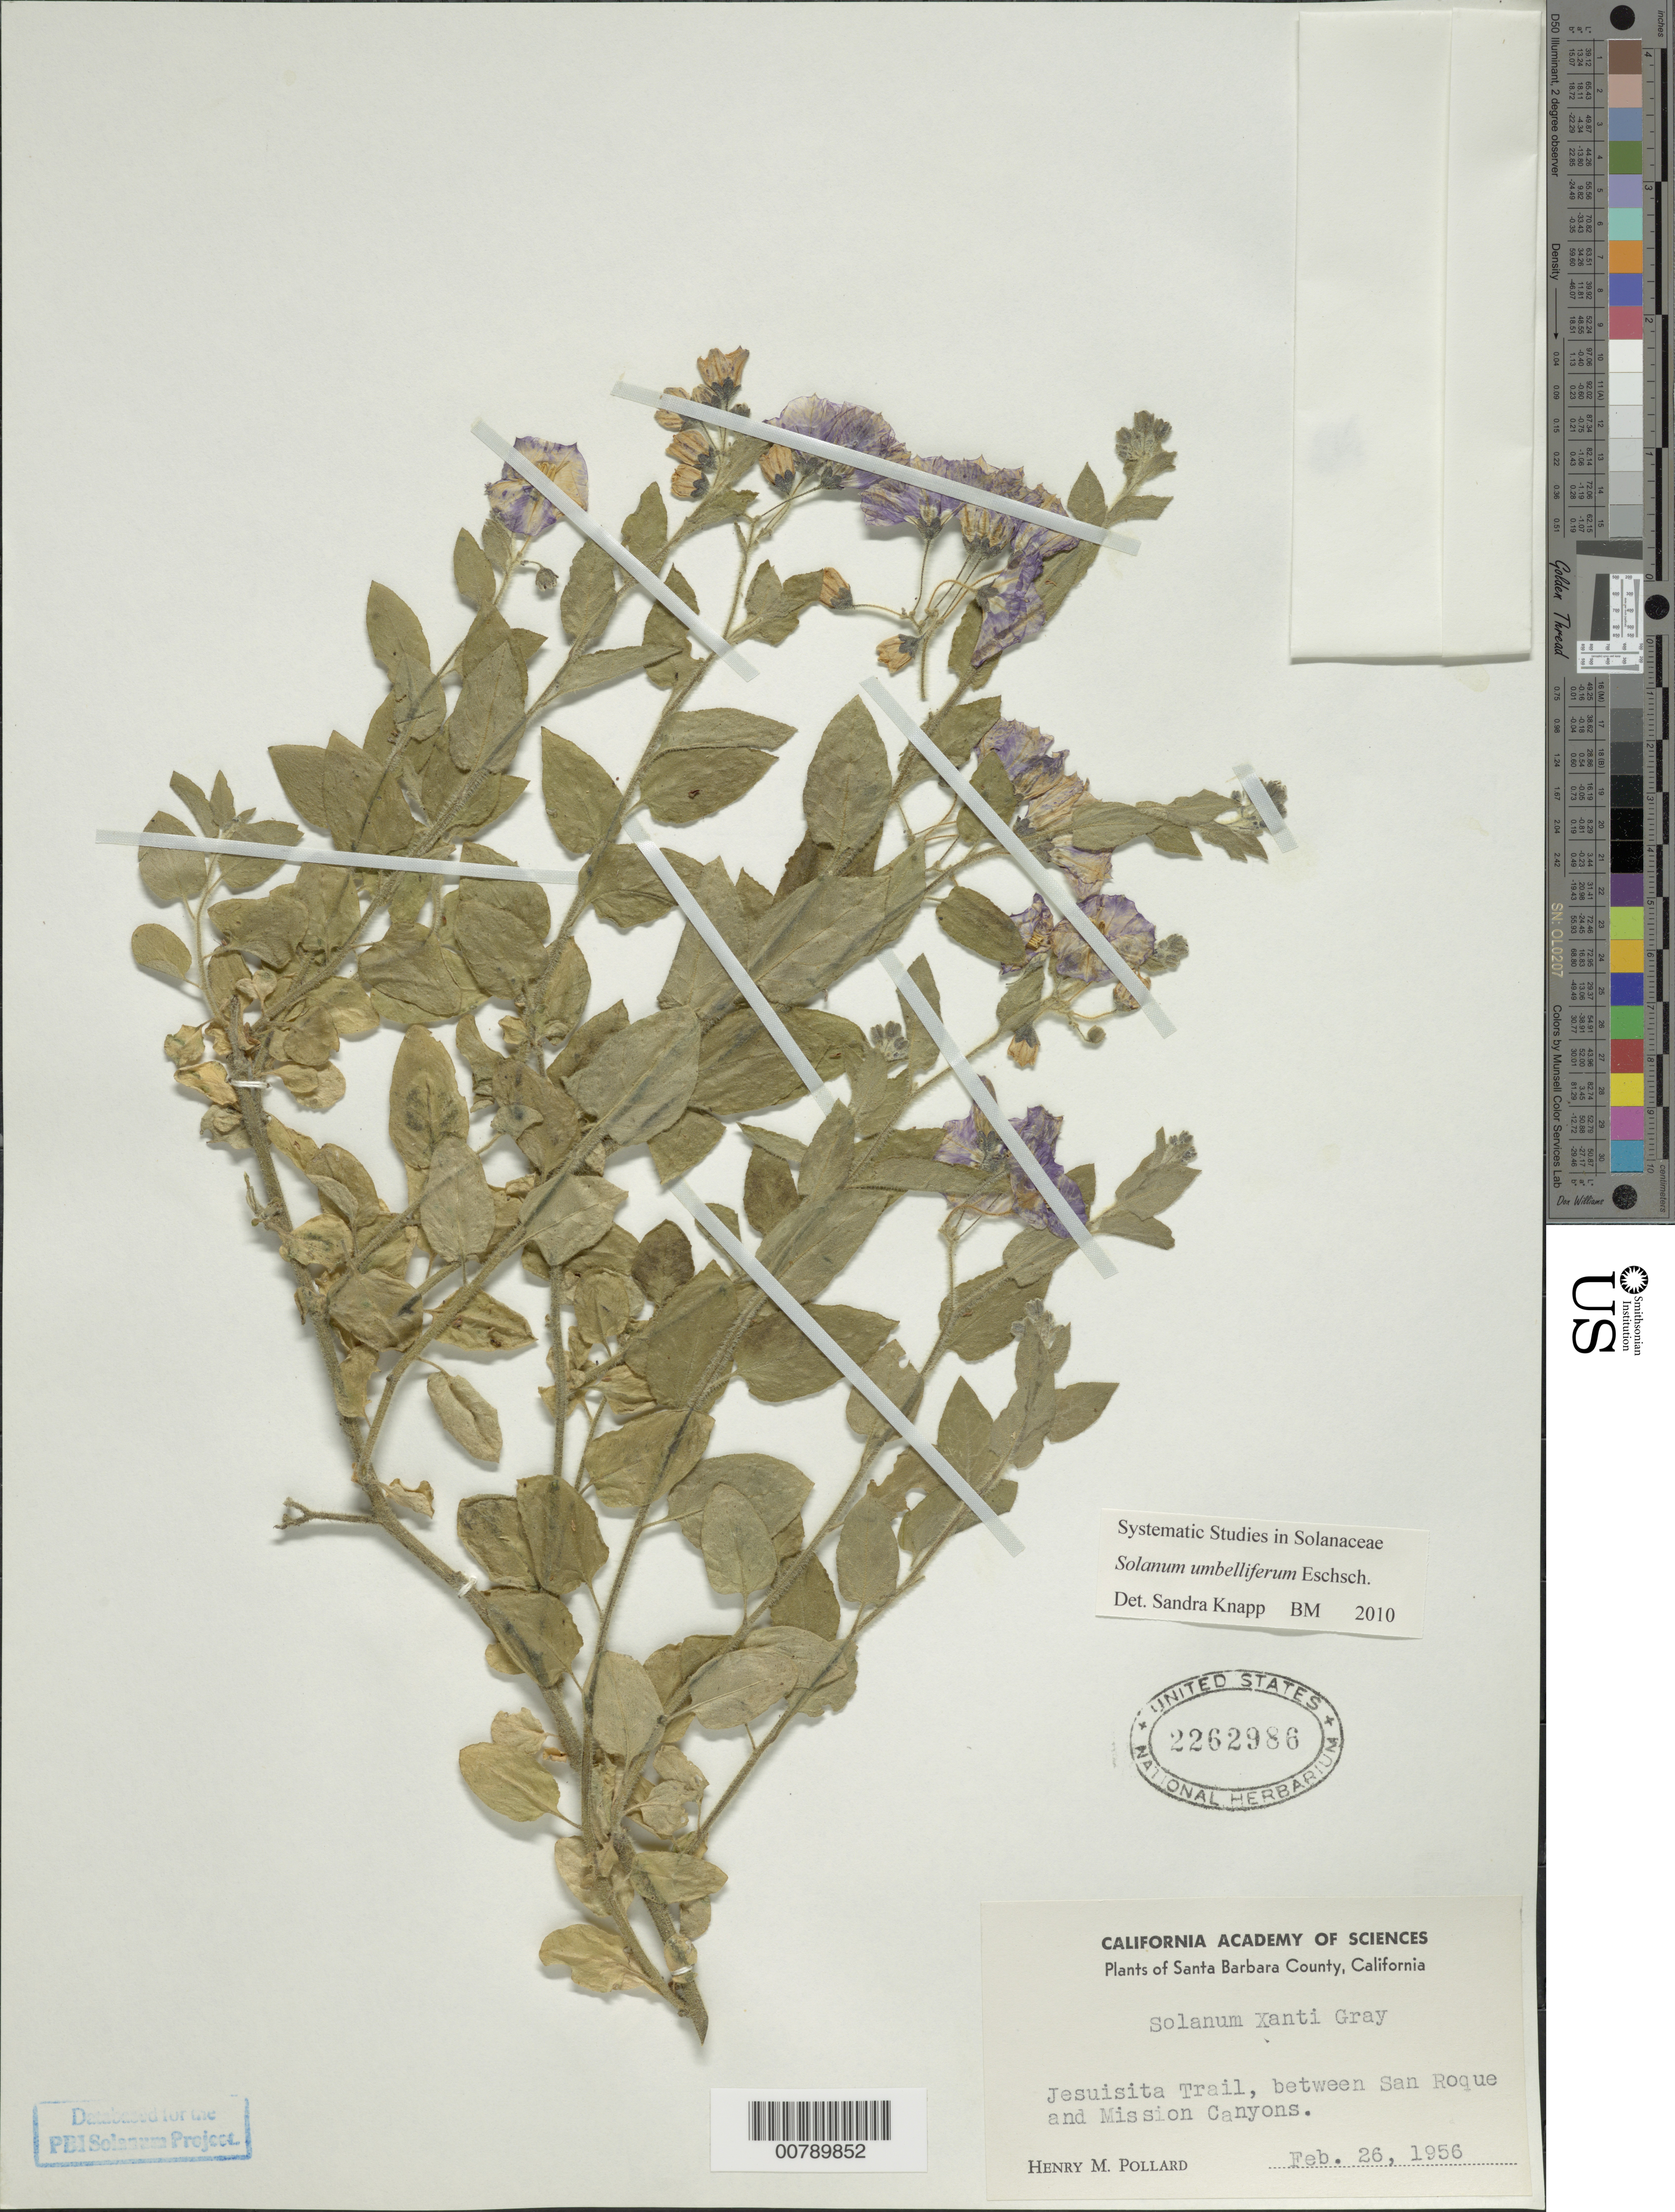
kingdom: Plantae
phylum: Tracheophyta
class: Magnoliopsida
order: Solanales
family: Solanaceae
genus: Solanum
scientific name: Solanum umbelliferum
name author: Eschsch.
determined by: Knapp, S. D.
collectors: H. M. Pollard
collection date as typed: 26 Feb 1956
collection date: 1956-02-26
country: United States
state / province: California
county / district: Santa Barbara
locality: between San Roque and Mission Canyons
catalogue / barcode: US 2262986